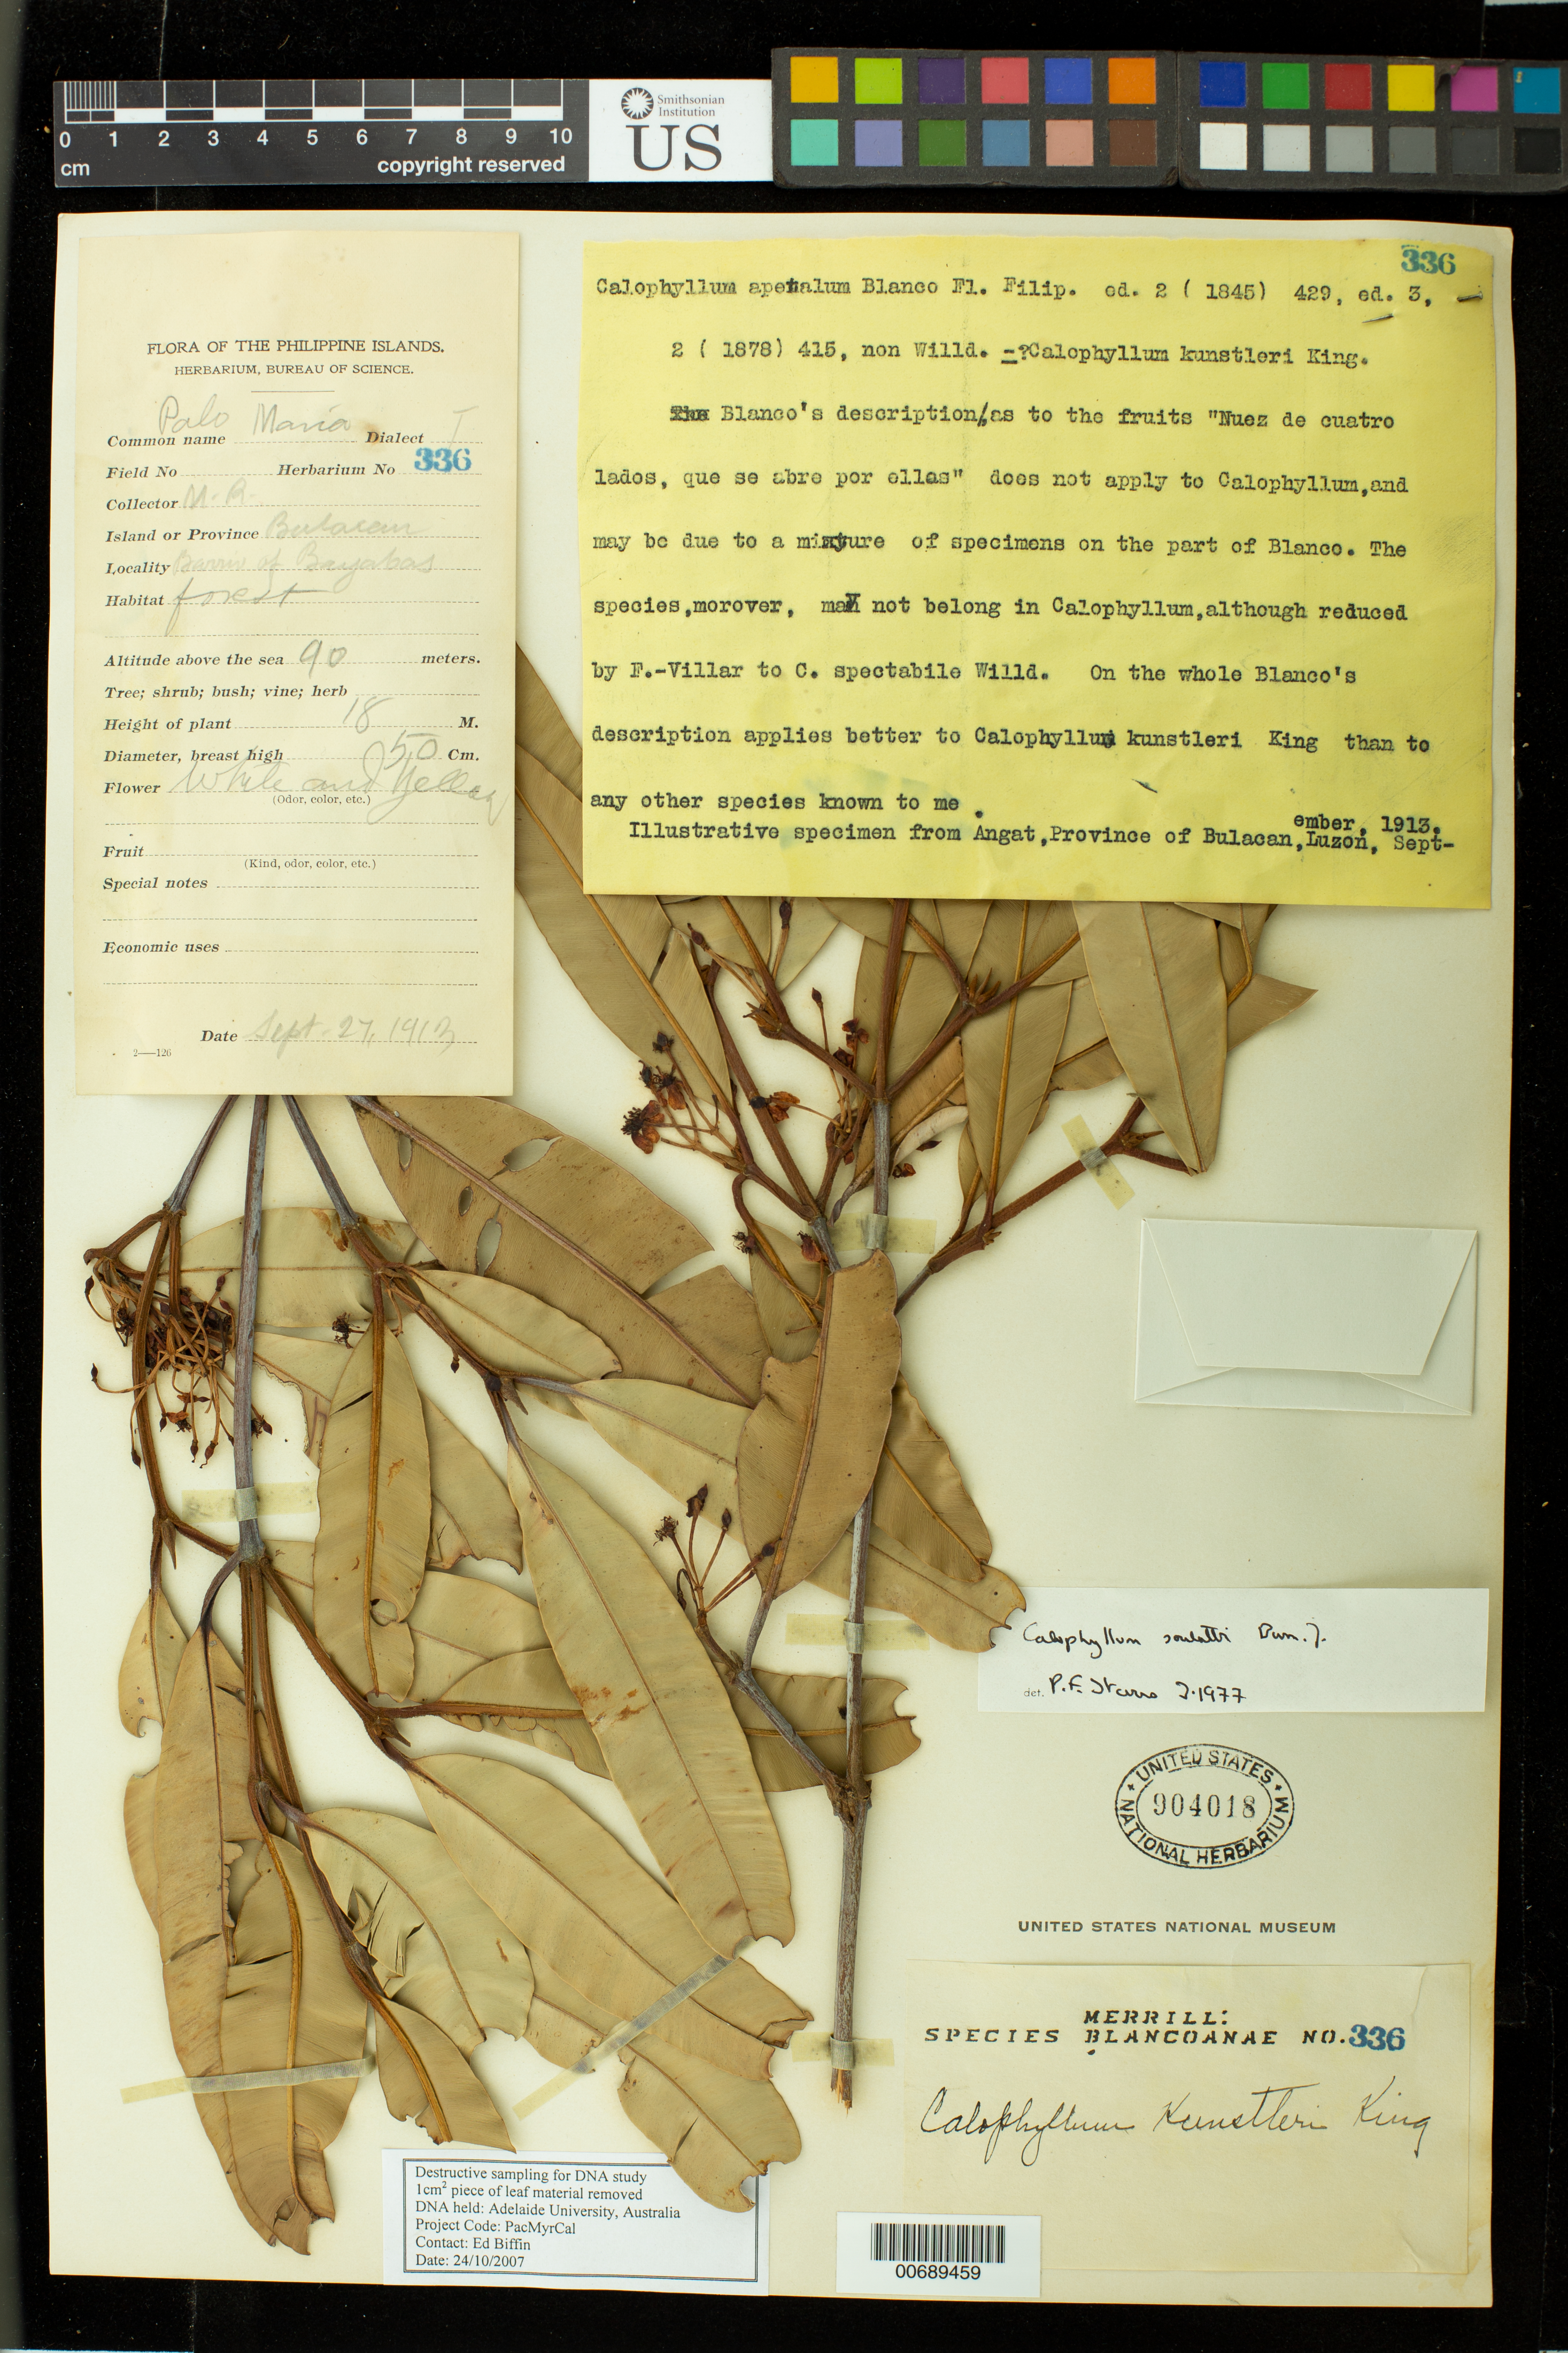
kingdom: Plantae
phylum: Tracheophyta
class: Magnoliopsida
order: Malpighiales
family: Calophyllaceae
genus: Calophyllum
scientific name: Calophyllum soulattri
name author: Burm. f.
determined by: Stevens, P. F.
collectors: M. Ramos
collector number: Sp. Blancoan. 0336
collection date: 1913-09-27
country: Philippines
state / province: Central Luzon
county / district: Bulacan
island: Luzon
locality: Bayabas Barrio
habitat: Forest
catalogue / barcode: US 904018